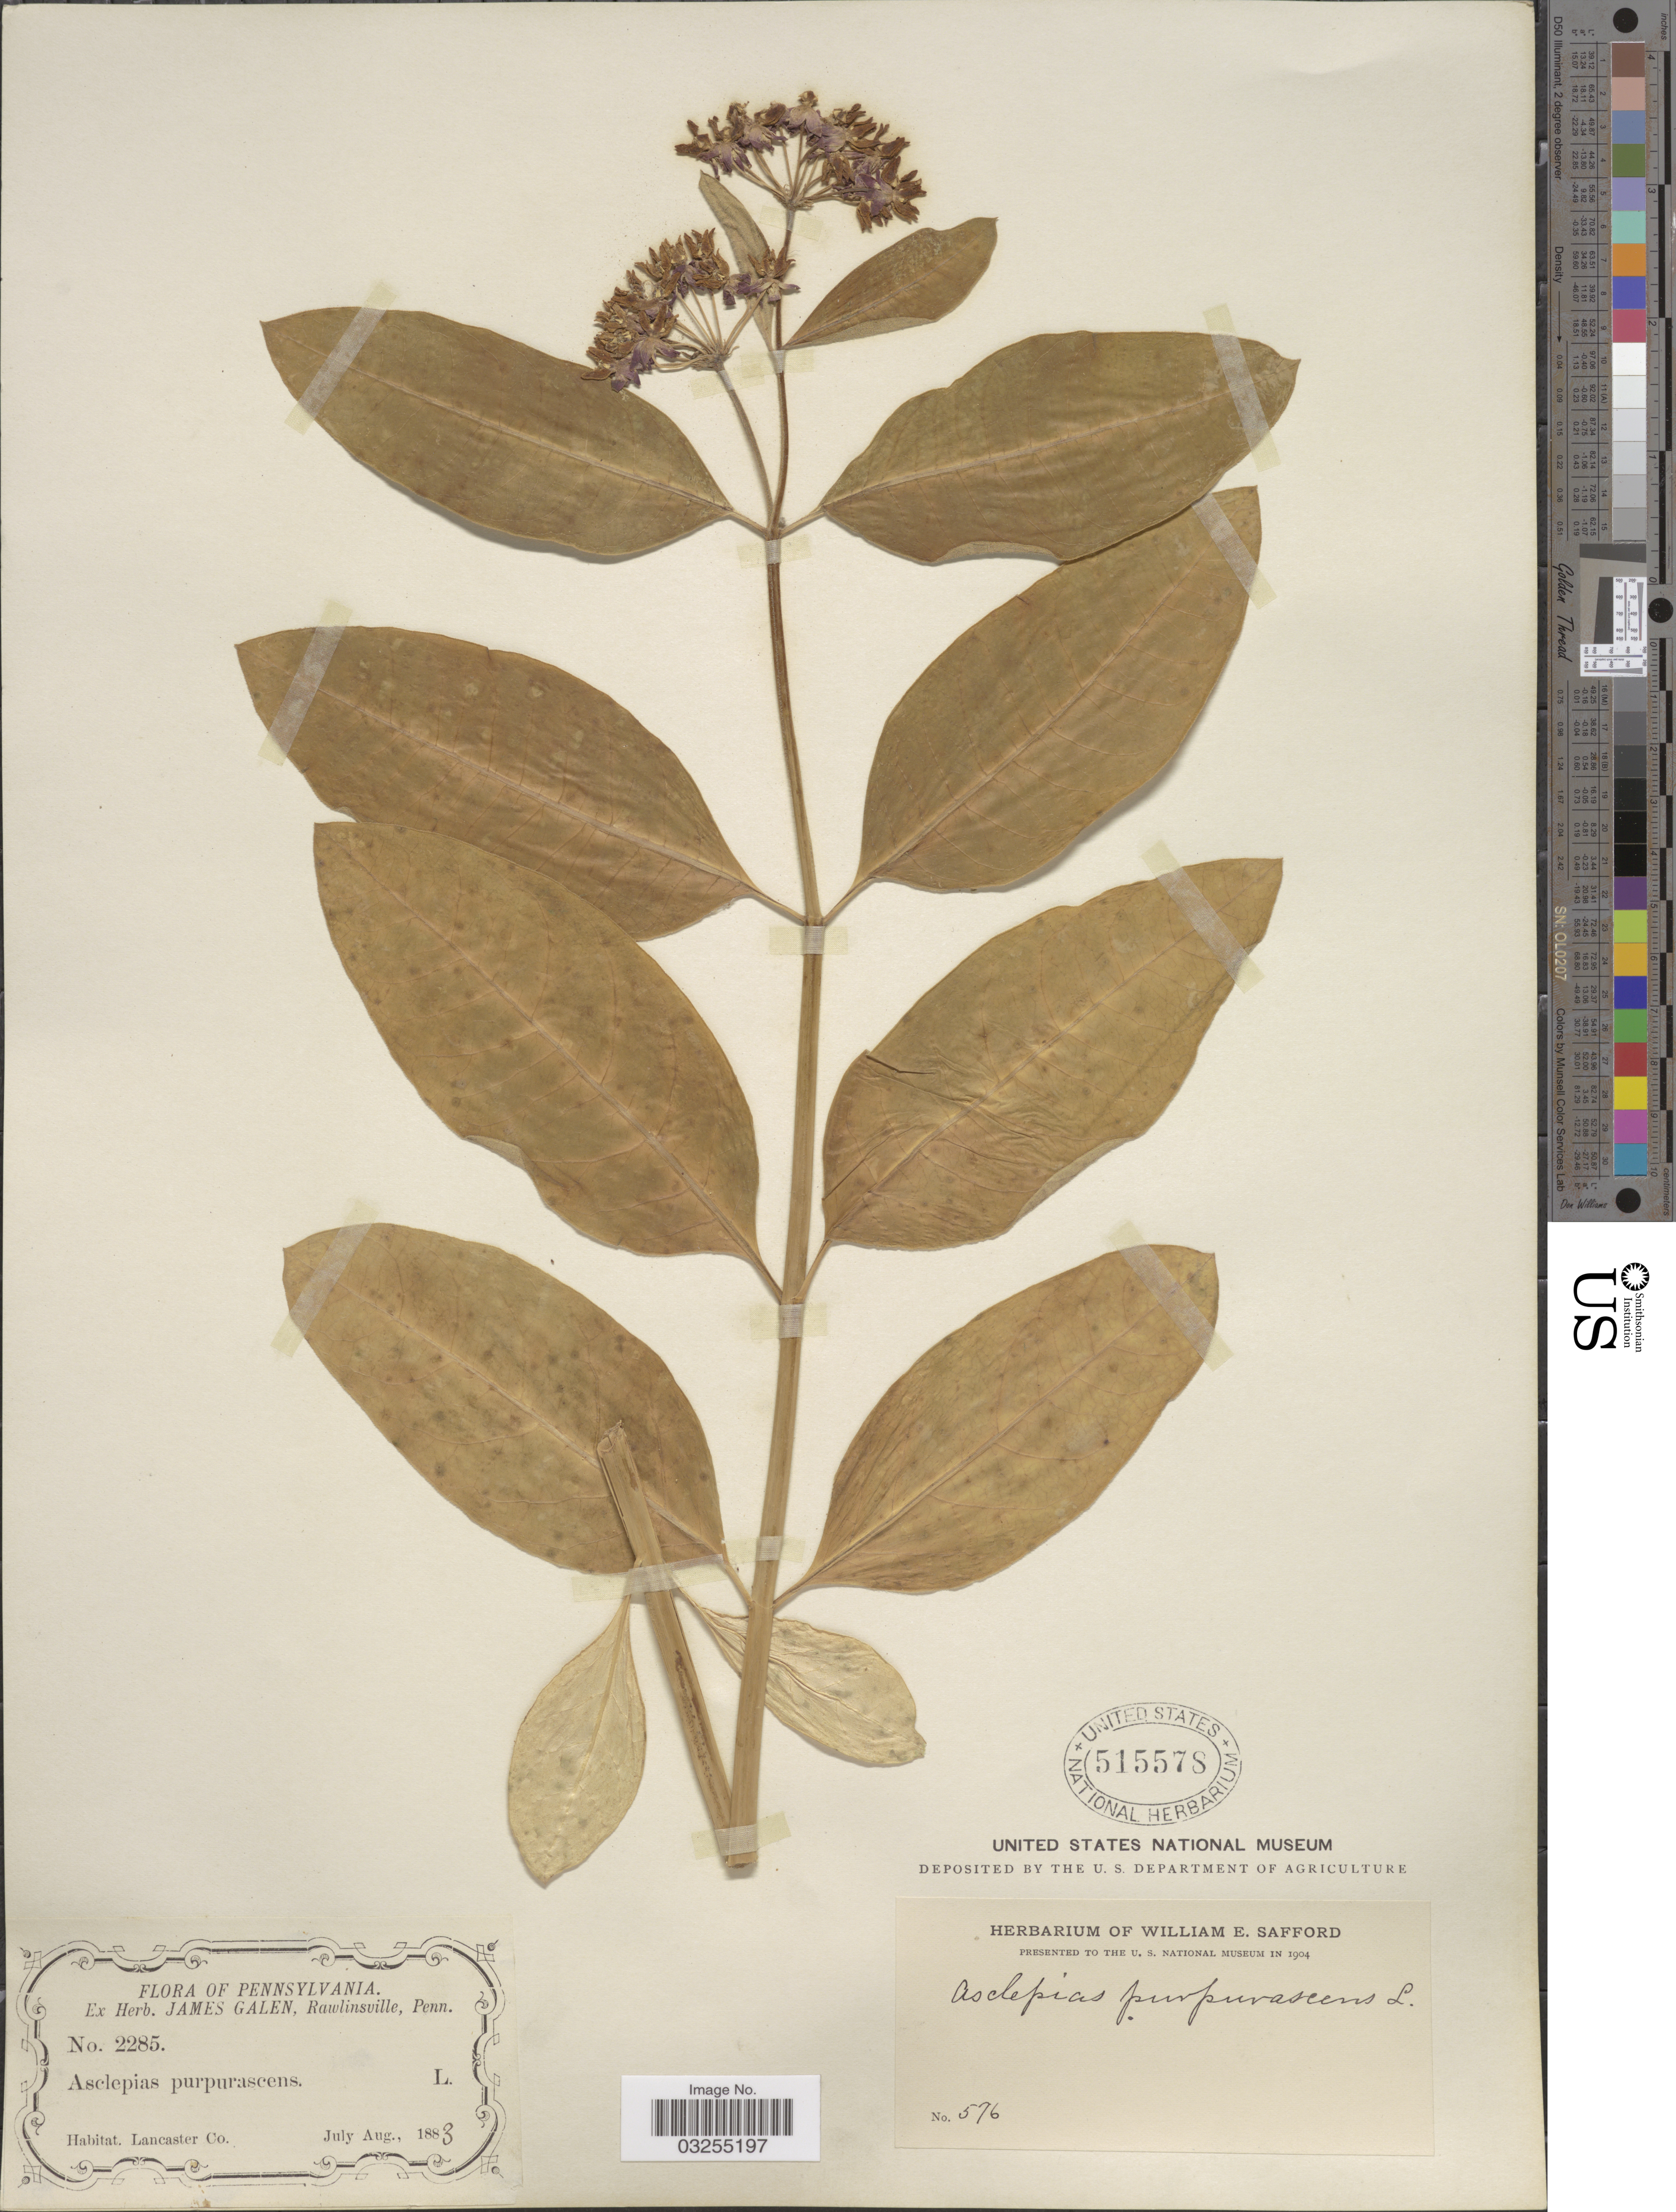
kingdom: Plantae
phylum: Tracheophyta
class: Magnoliopsida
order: Gentianales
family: Apocynaceae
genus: Asclepias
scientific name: Asclepias purpurascens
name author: L.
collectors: ex Herb. James Galen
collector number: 2285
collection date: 1883-07/1883-08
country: United States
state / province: Pennsylvania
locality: Lancaster Co.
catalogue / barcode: US 515578